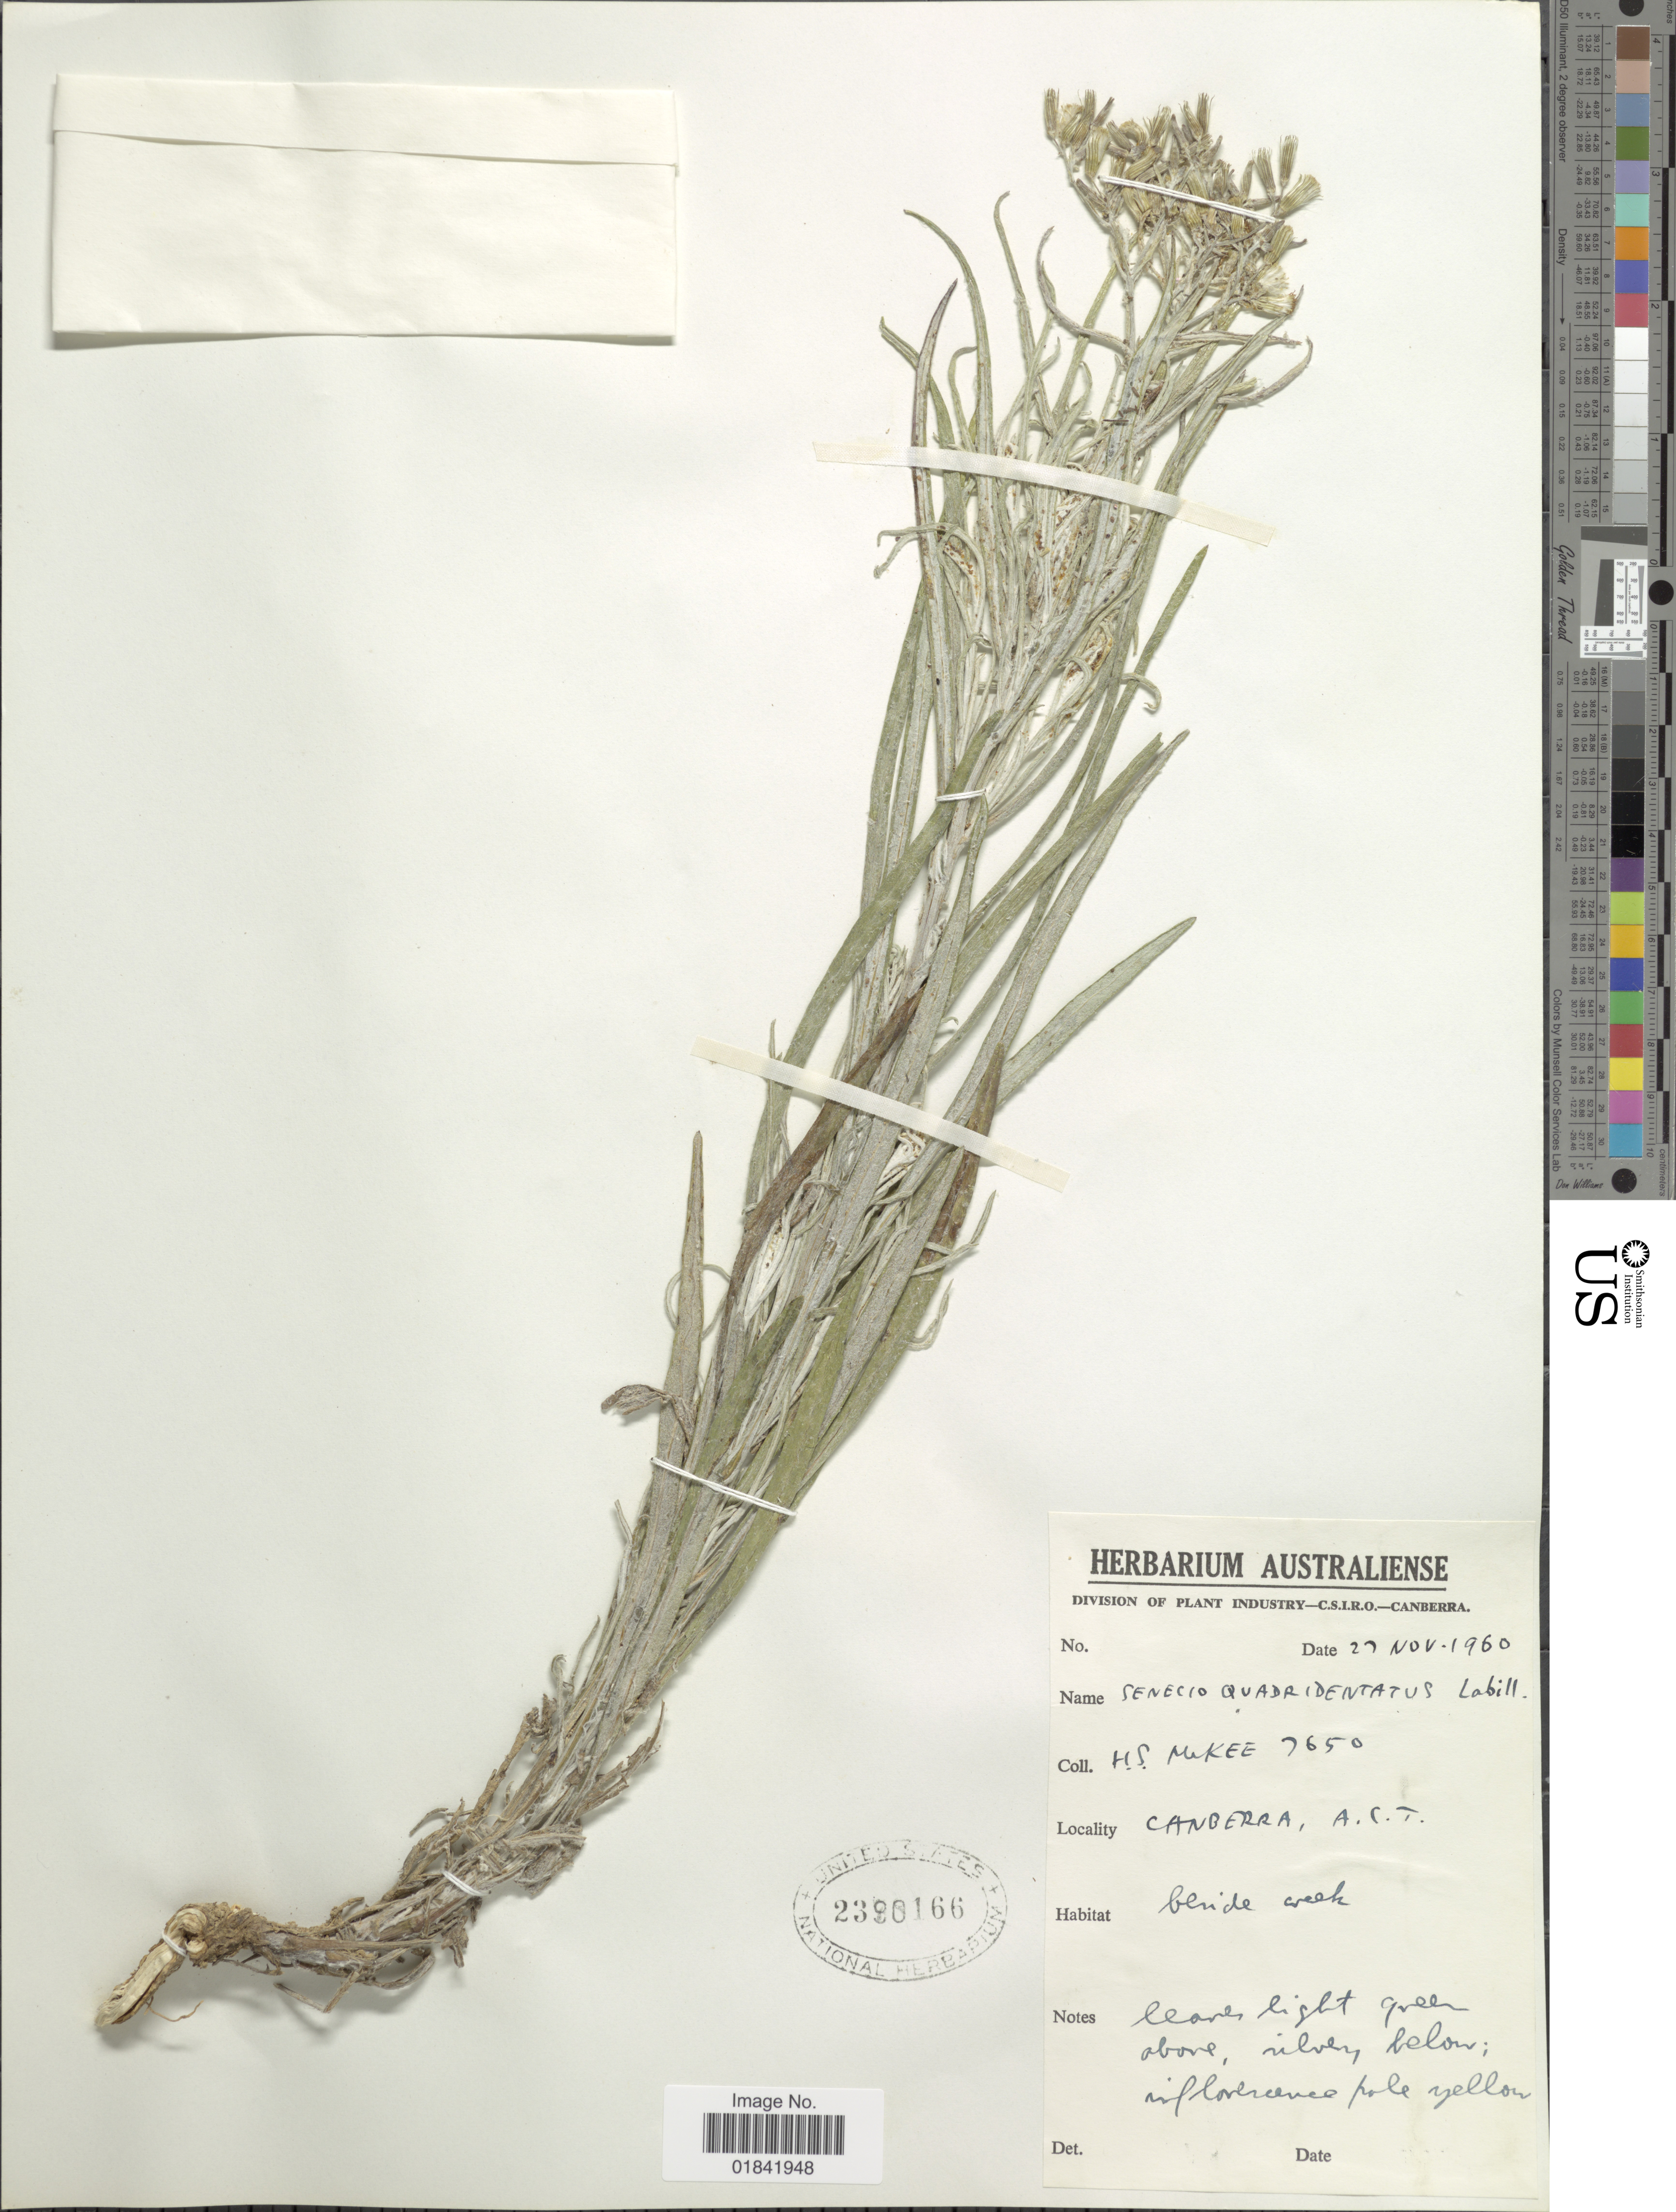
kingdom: Plantae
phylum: Tracheophyta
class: Magnoliopsida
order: Asterales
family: Asteraceae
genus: Senecio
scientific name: Senecio quadridentatus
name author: Labill.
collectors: H. S. McKee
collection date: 1960-11-27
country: Australia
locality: Canberra, A. C. T.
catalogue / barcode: US 2390166